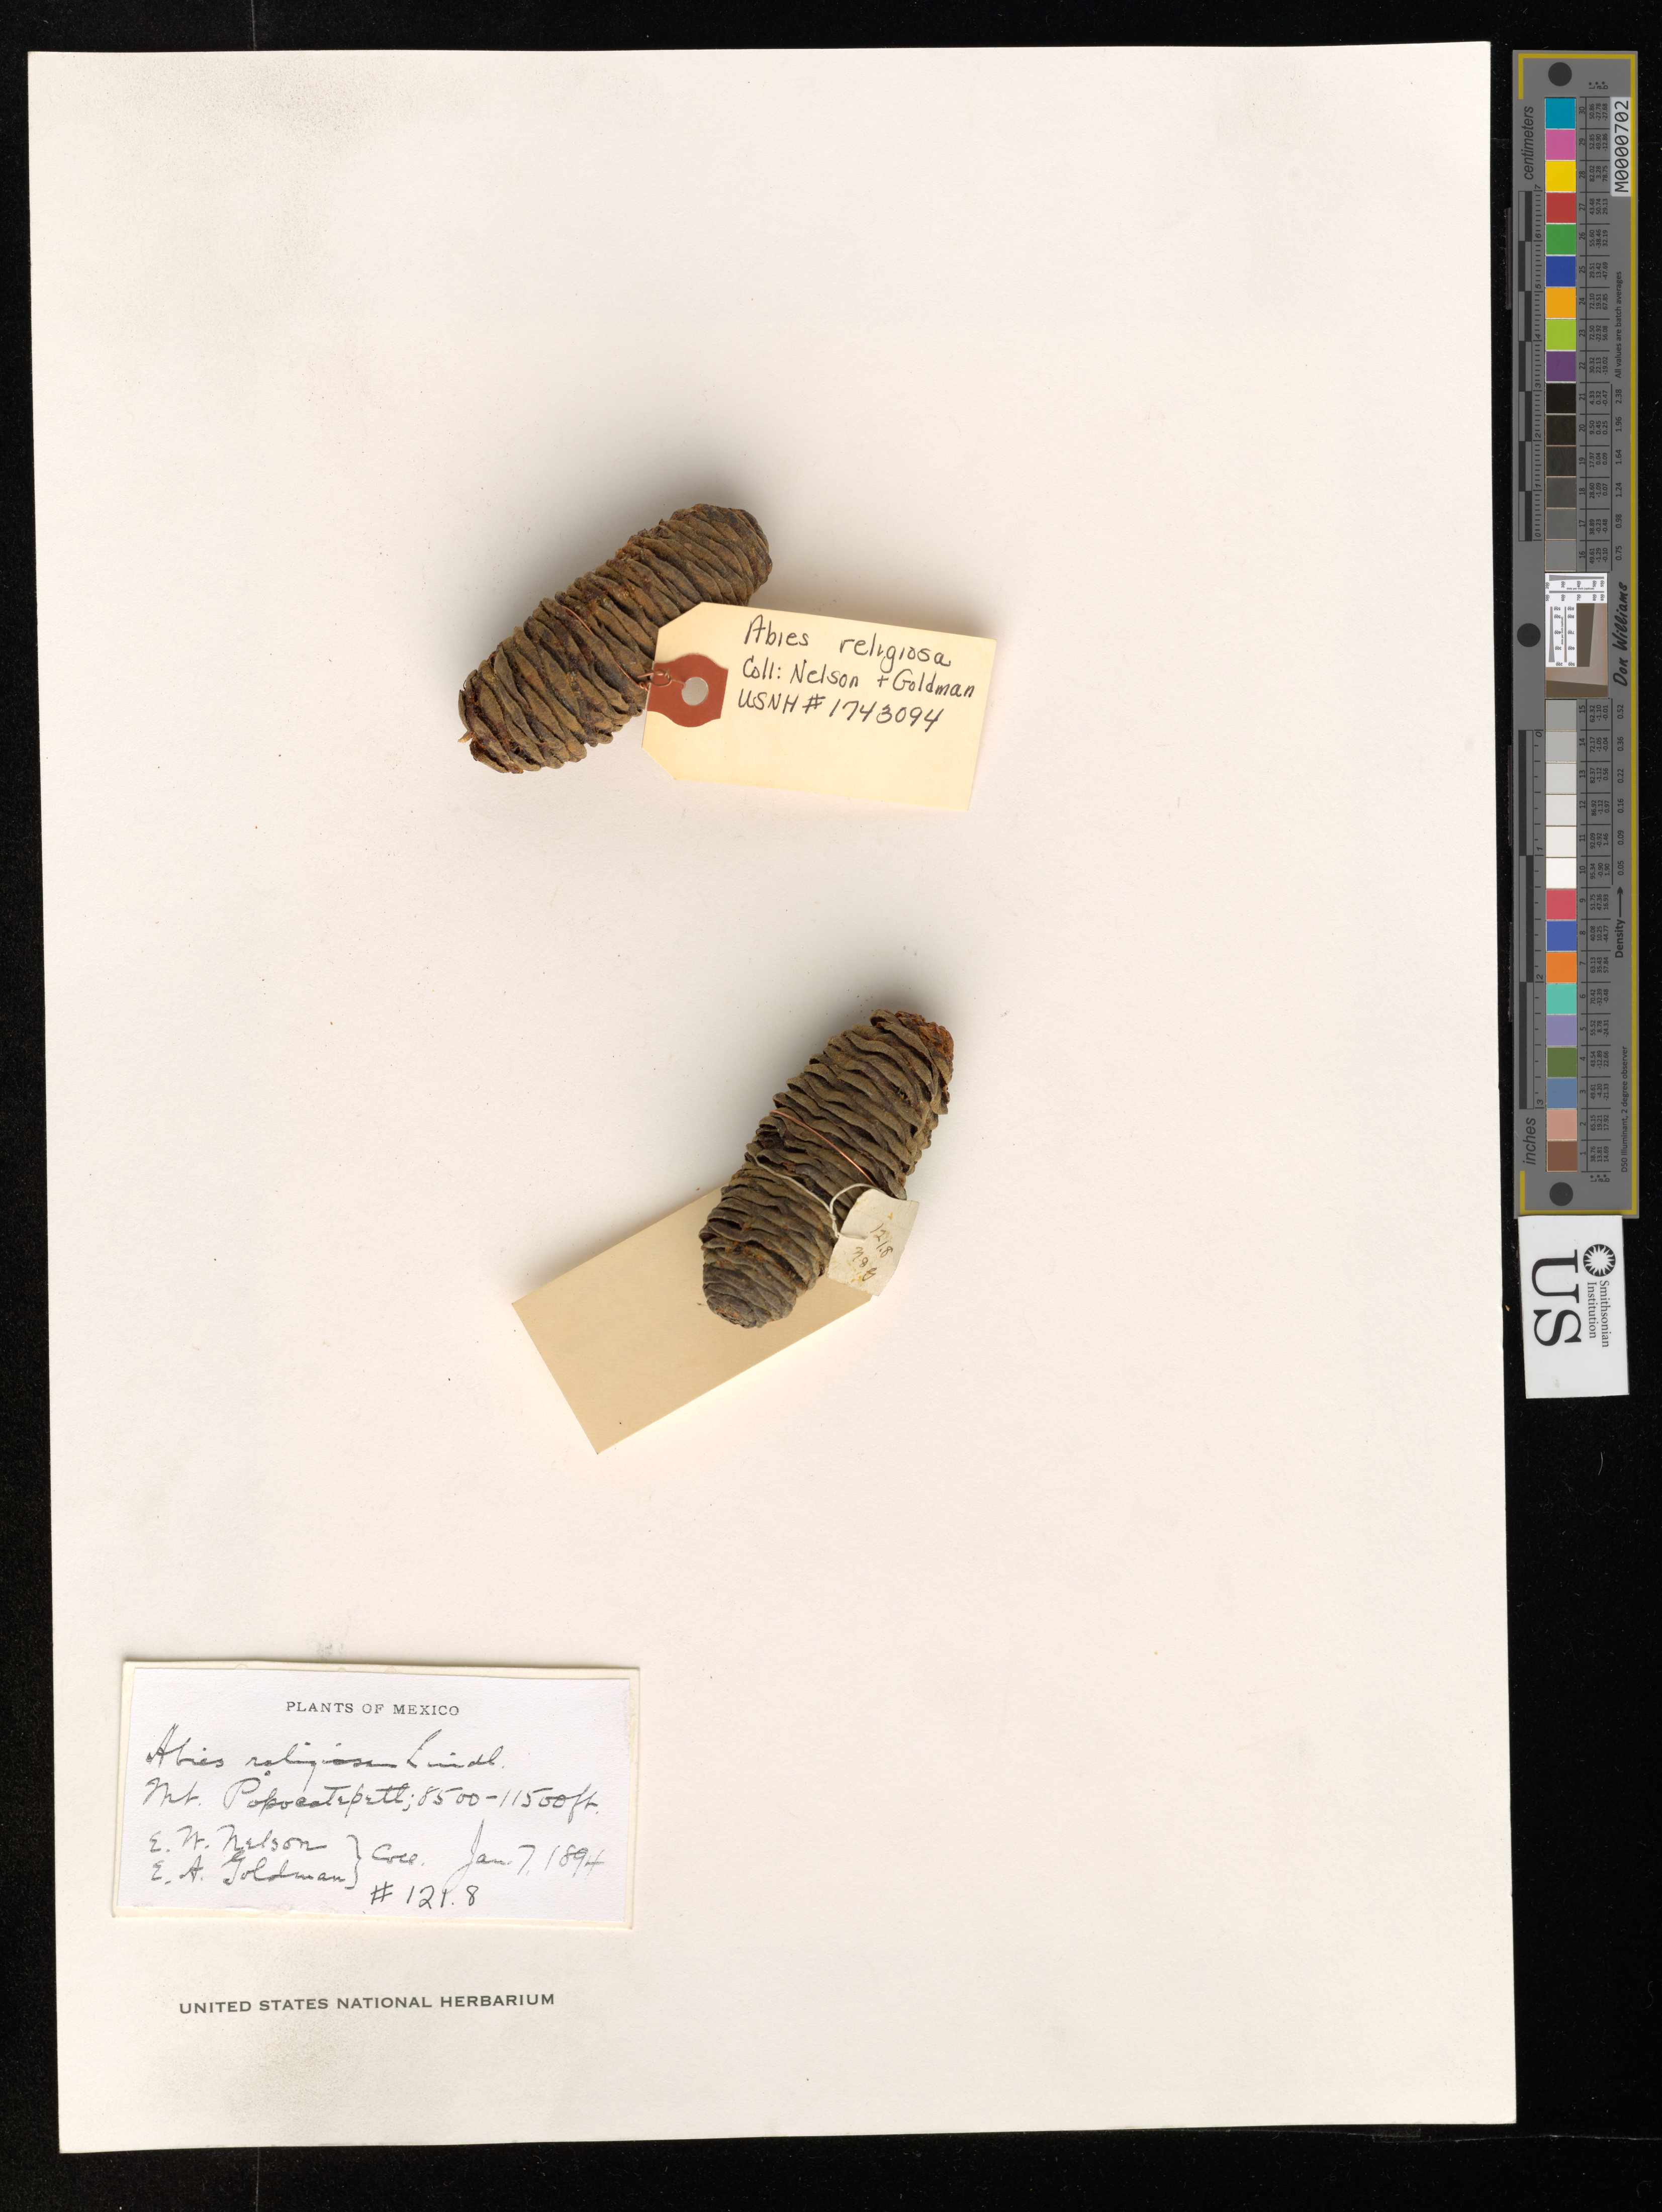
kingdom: Plantae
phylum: Tracheophyta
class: Pinopsida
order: Pinales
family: Pinaceae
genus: Abies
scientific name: Abies religiosa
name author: (Kunth) Schltdl. & Cham.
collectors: E. W. Nelson & E. A. Goldman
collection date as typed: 07 Jan 1894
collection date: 1894-01-07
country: Mexico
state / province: México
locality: Mt. Popocatepetl.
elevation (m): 2591